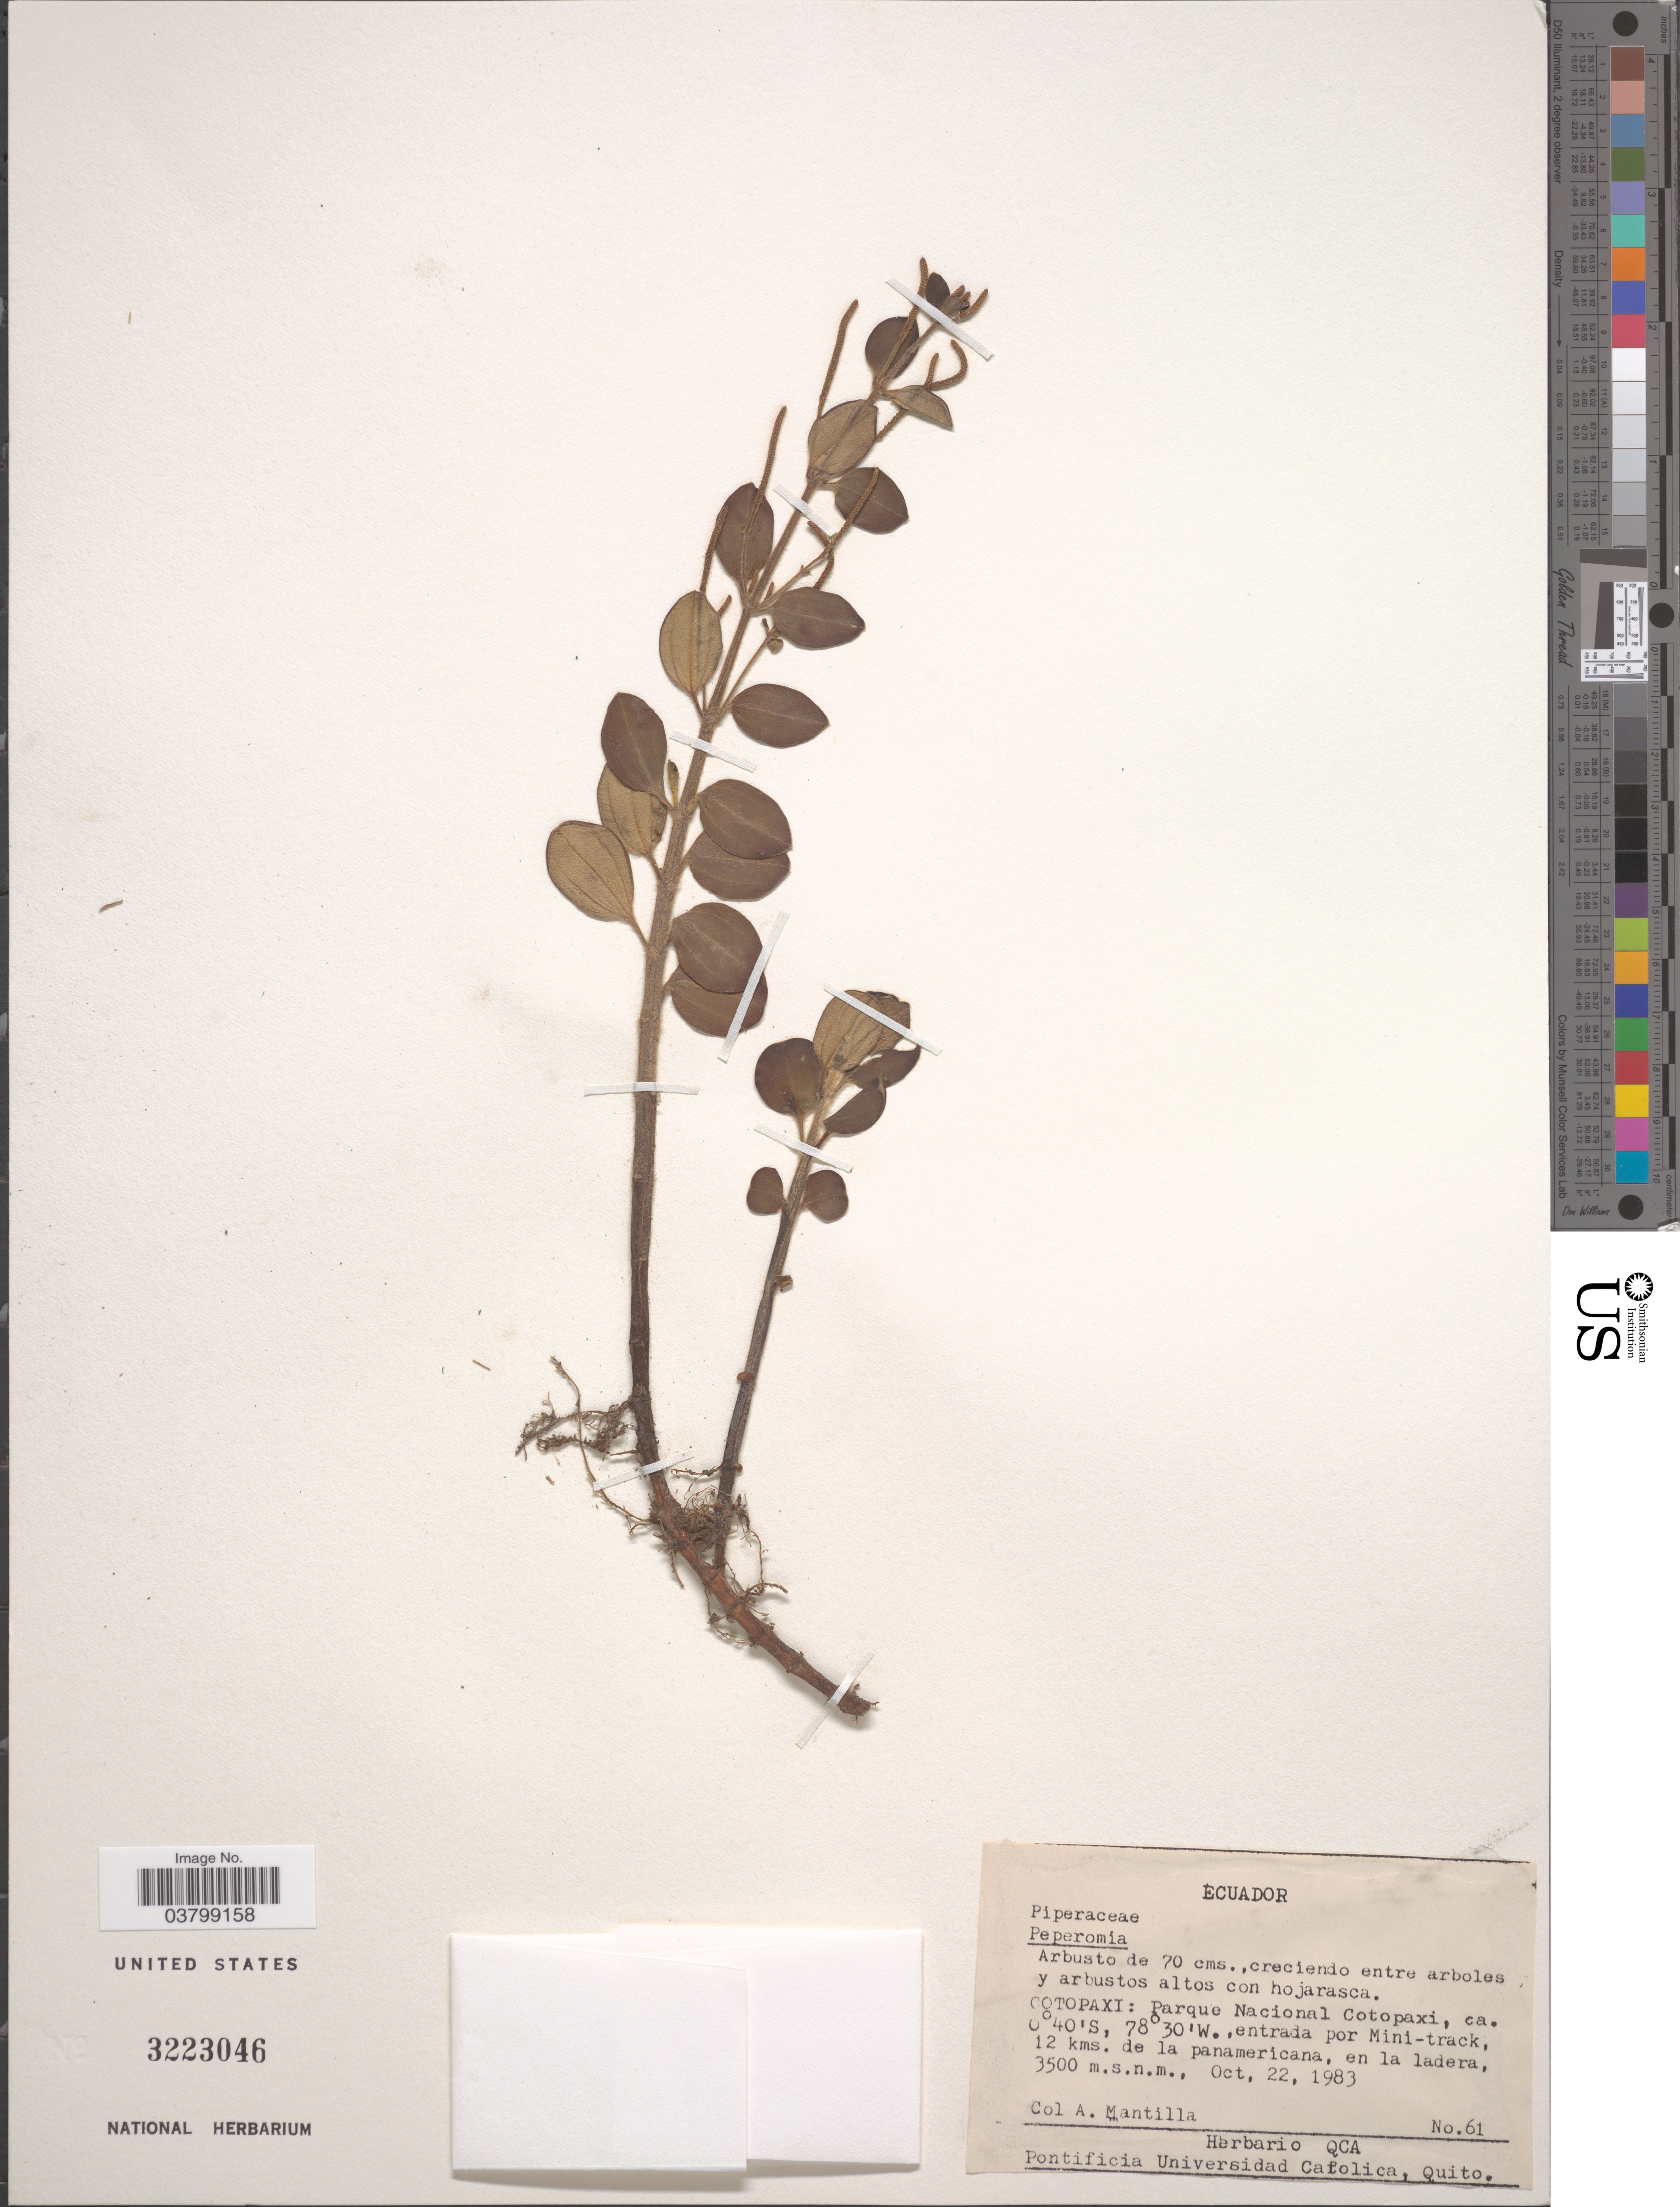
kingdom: Plantae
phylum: Tracheophyta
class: Magnoliopsida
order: Piperales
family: Piperaceae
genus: Peperomia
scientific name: Peperomia sp.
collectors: A. Mantilla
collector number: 61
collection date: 1983-10-22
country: Ecuador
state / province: Cotopaxi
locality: Parque Nacional Cotopaxi, entrada por Mini-track, 12 kms. de la panamericana, en la ladera.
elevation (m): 3500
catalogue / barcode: US 3223046